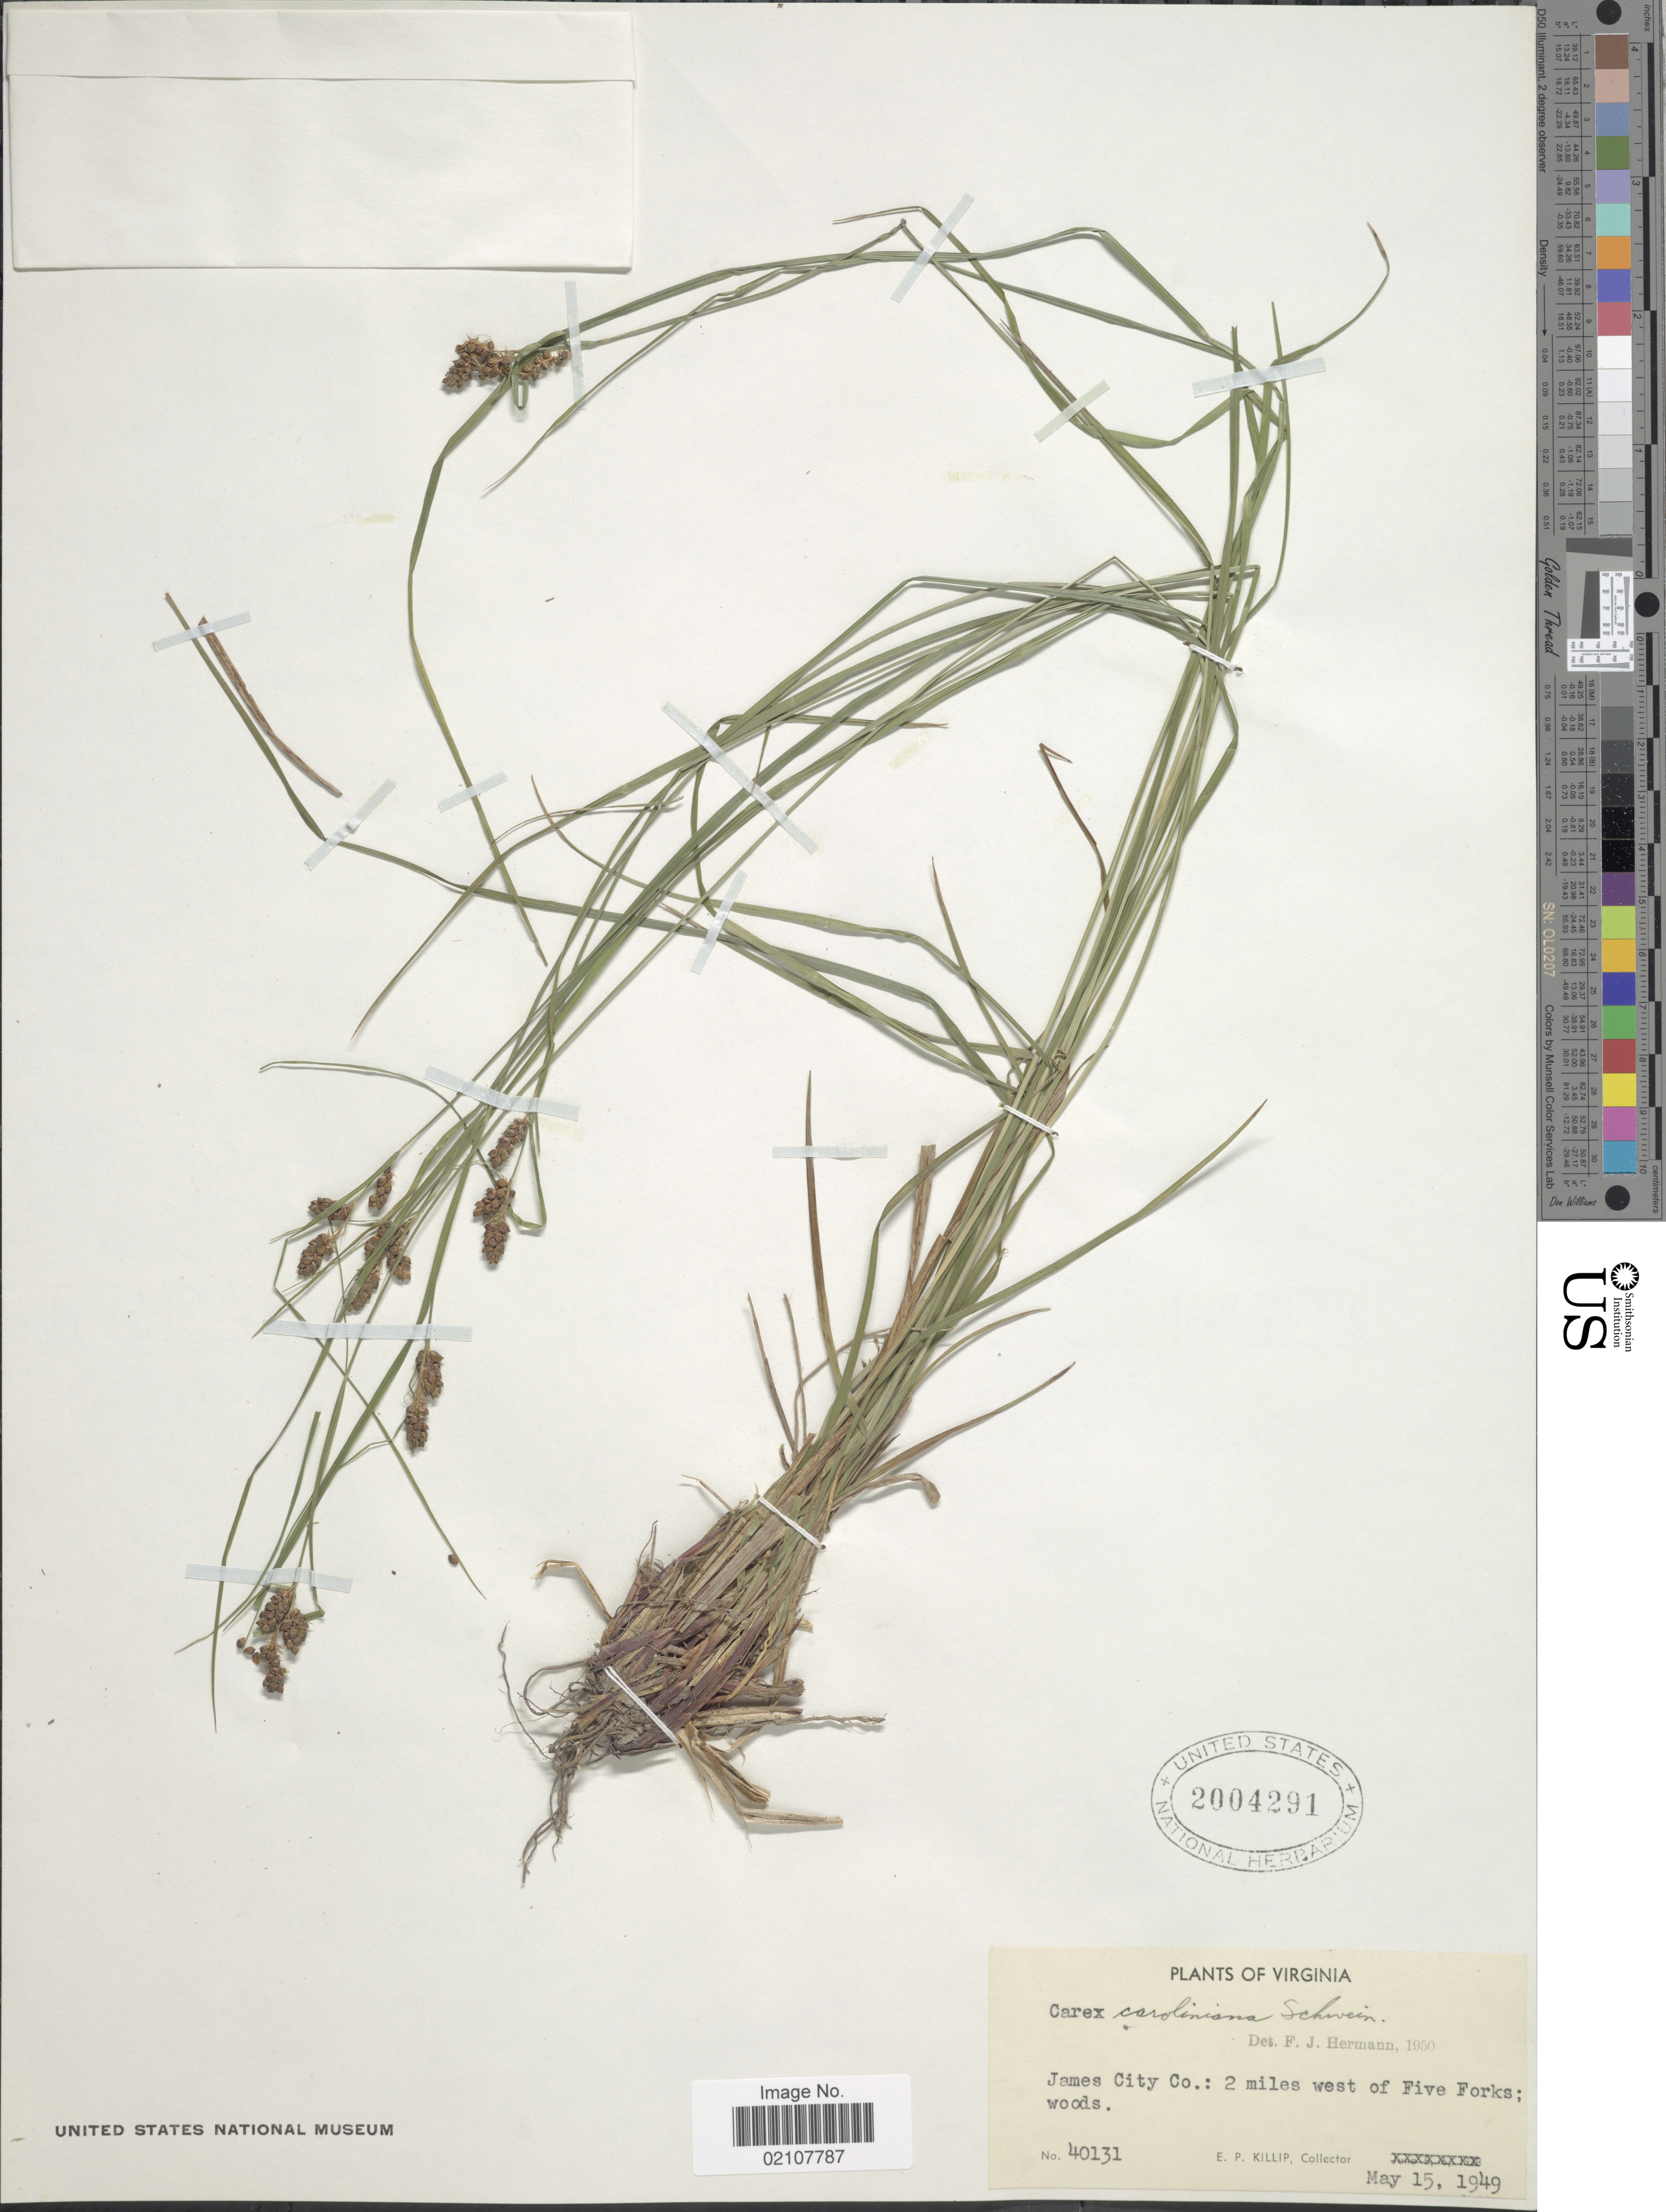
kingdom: Plantae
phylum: Tracheophyta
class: Liliopsida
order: Poales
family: Cyperaceae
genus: Carex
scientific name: Carex caroliniana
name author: Schwein.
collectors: E. P. Killip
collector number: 40131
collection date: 1949-05-15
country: United States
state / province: Virginia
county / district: James City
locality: James City Co: 2 miles west of Five Forks; woods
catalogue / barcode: US 2004291